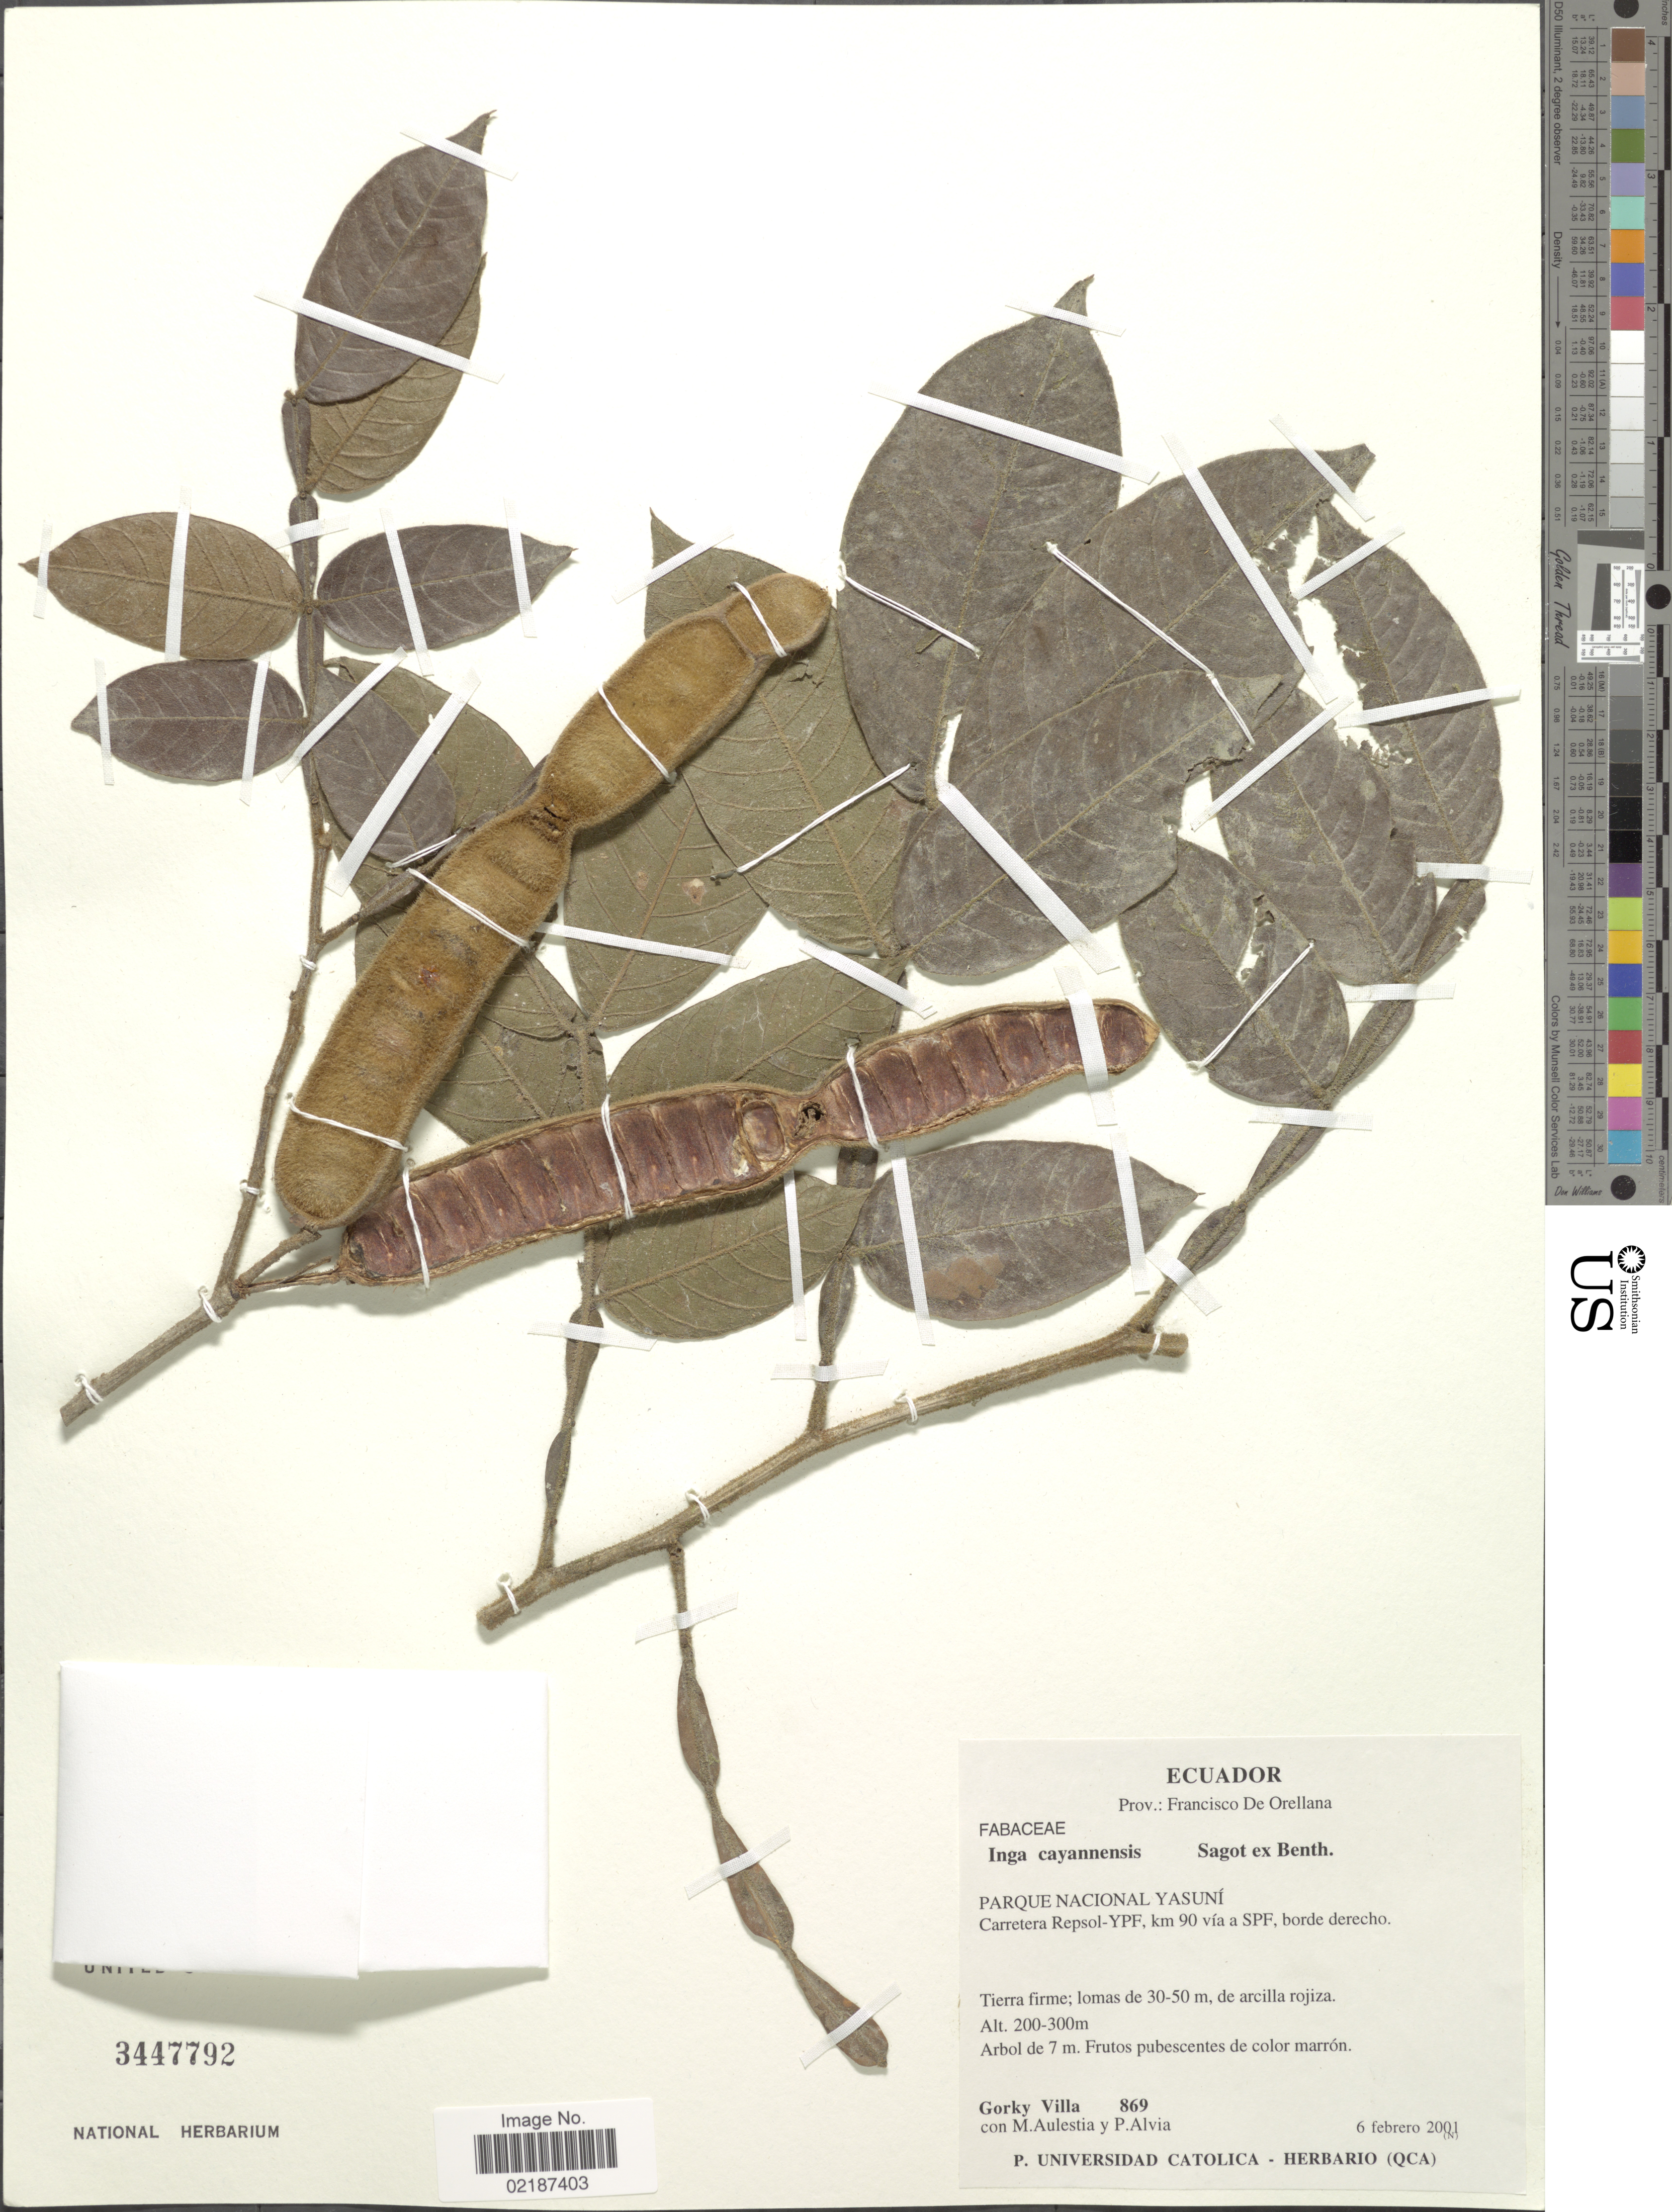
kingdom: Plantae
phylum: Tracheophyta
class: Magnoliopsida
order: Fabales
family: Fabaceae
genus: Inga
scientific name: Inga cayennensis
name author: Sagot ex Benth.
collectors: G. Villa, M. Aulestia & P. Alvia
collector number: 869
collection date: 2001-02-06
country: Ecuador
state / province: Orellana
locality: Francisco De Orellana, Parque Nacional Yasuní, Carretera Repsol-YPF, km 90 vía a SPF, borde derecho, Tierra firme; lomas de 30-50 m, de arcilla rojiza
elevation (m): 200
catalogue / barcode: US 3447792